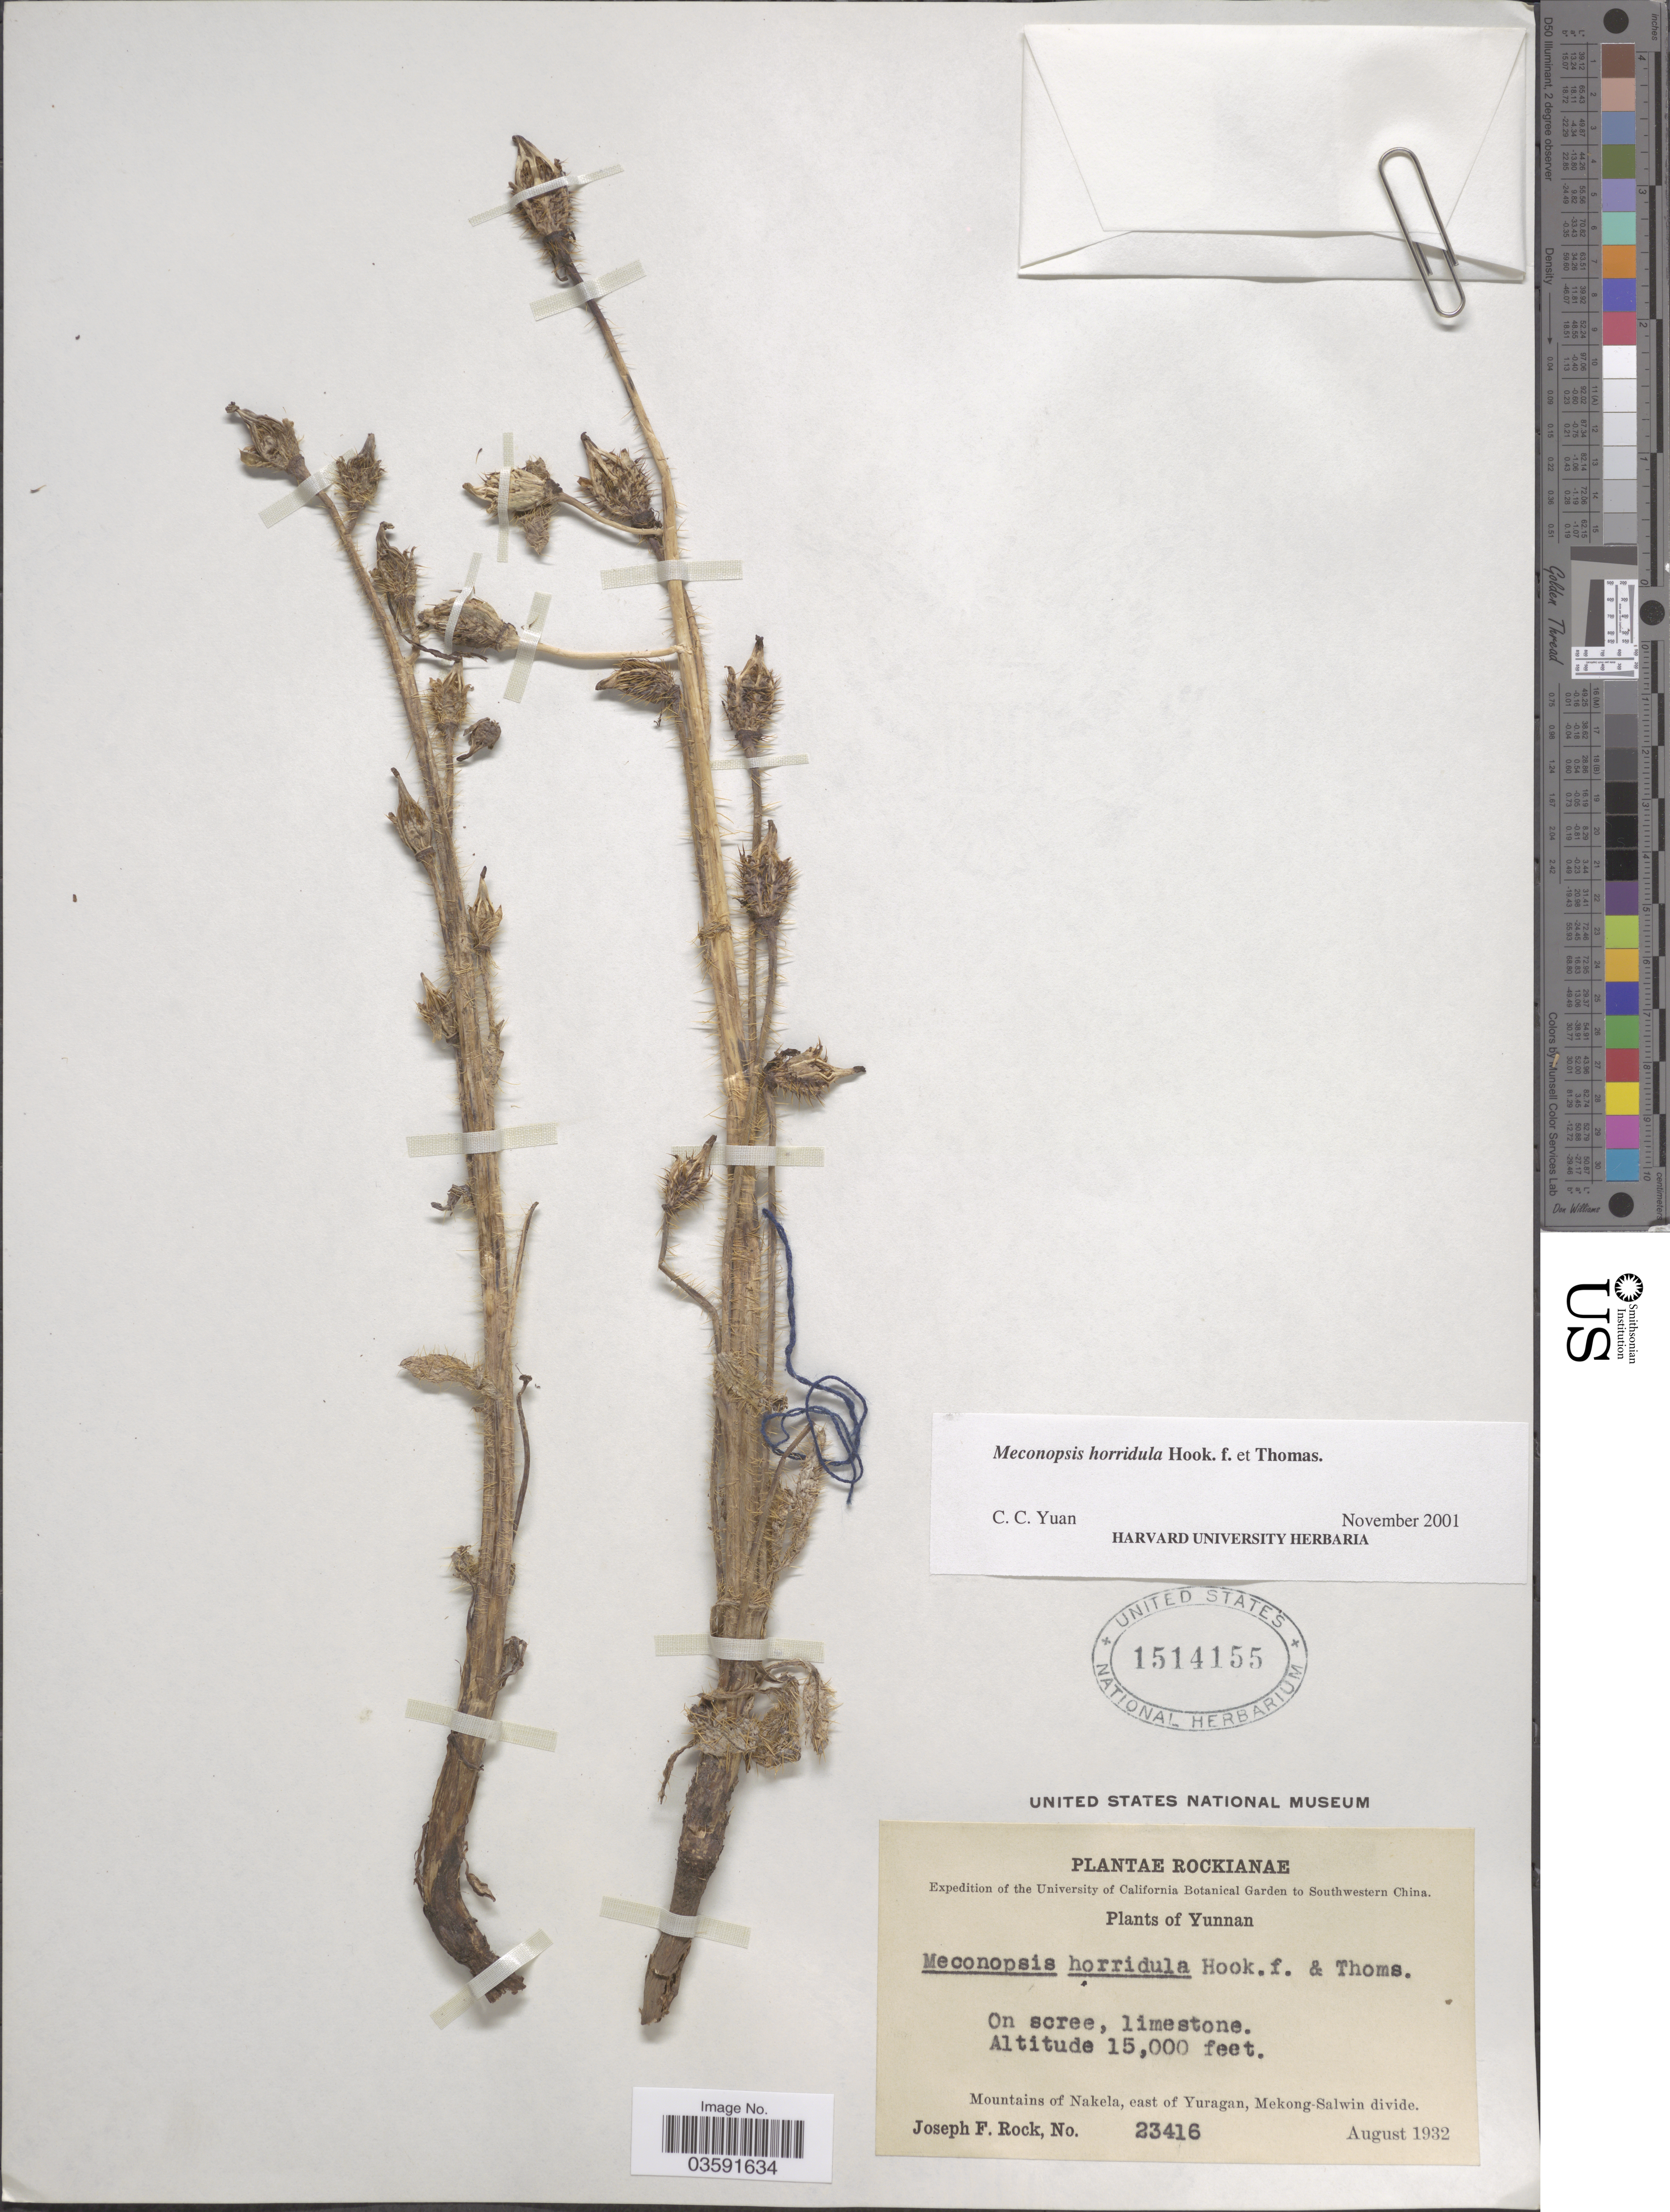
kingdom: Plantae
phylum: Tracheophyta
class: Magnoliopsida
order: Ranunculales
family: Papaveraceae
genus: Meconopsis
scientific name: Meconopsis horridula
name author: Hook. f. & Thomson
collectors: J. F. Rock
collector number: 23416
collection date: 1932-08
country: China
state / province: Yunnan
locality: Southwestern China. Mountains of Nakela, east of Yuragan, Mekong-Salwin divide.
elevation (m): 4572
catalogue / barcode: US 1514155